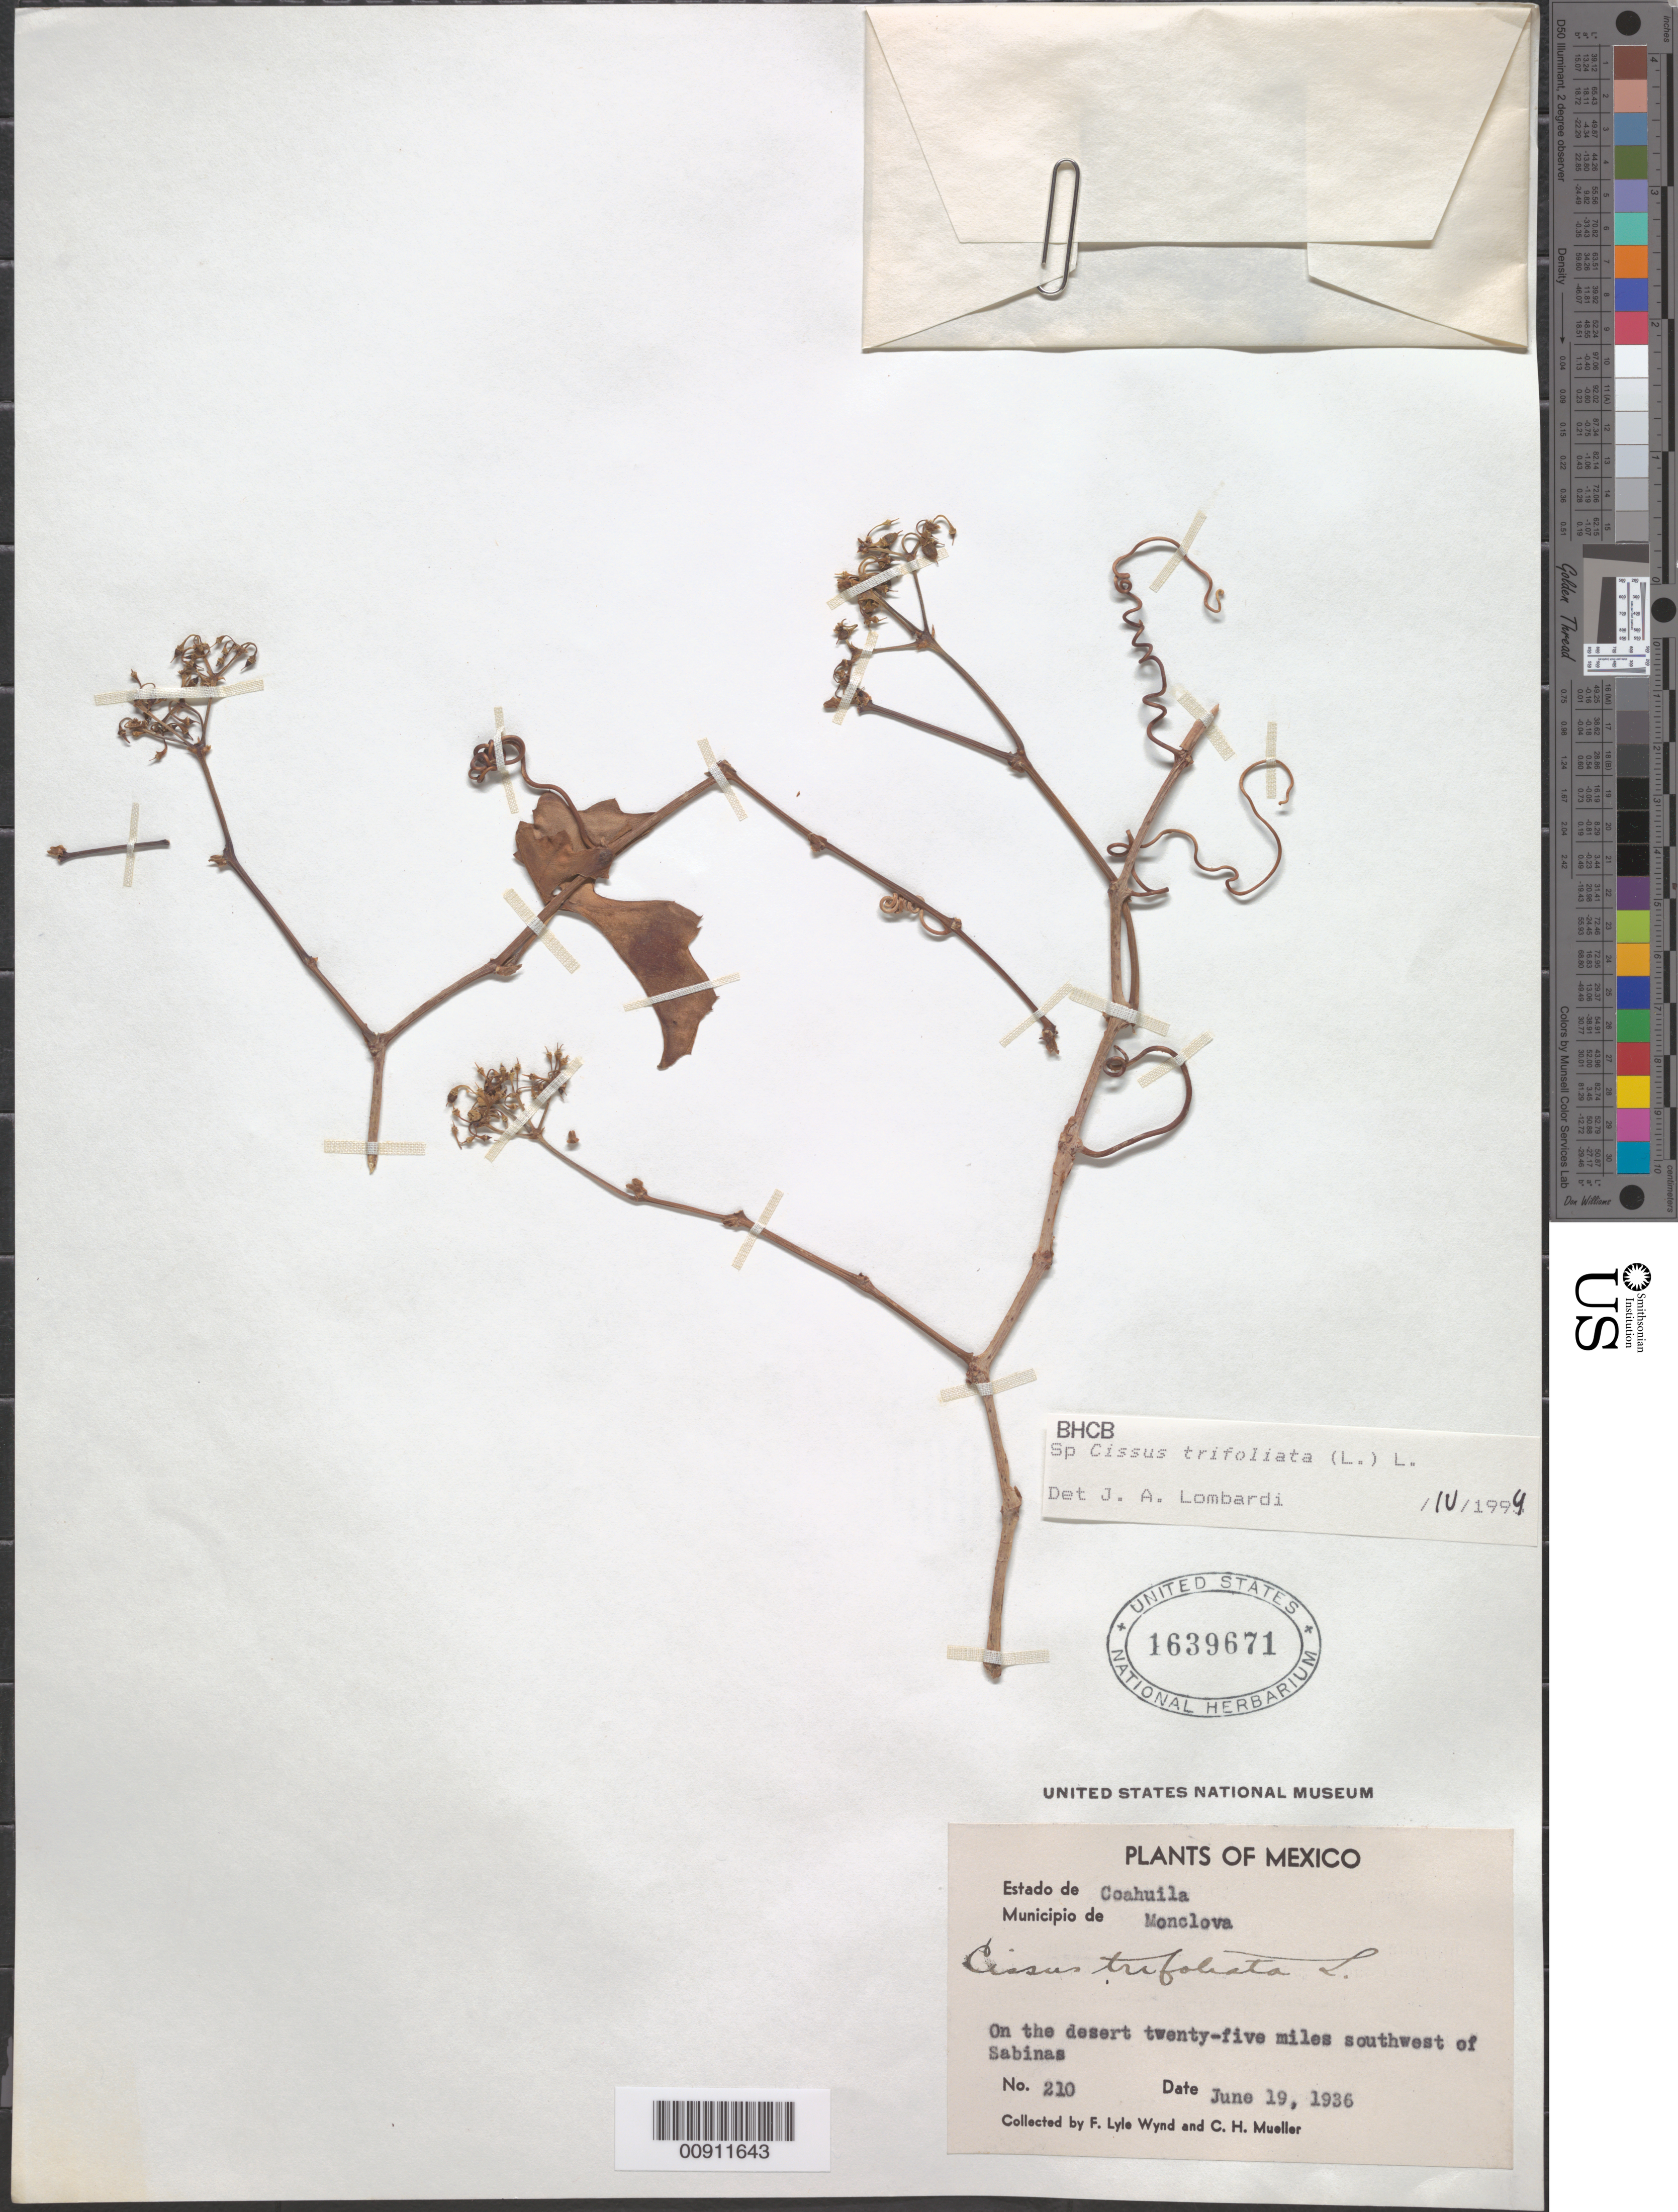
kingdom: Plantae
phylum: Tracheophyta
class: Magnoliopsida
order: Vitales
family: Vitaceae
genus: Cissus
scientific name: Cissus trifoliata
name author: (L.) L.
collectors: F. L. Wynd & C. H. Mueller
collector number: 210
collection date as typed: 19 Jun 1936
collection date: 1936-06-19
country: Mexico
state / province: Coahuila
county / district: Monclova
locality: Estado de Coahuila: Municipio de Monclova: On the desert twenty-five miles southwest of Sabinas.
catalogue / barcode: US 1639671